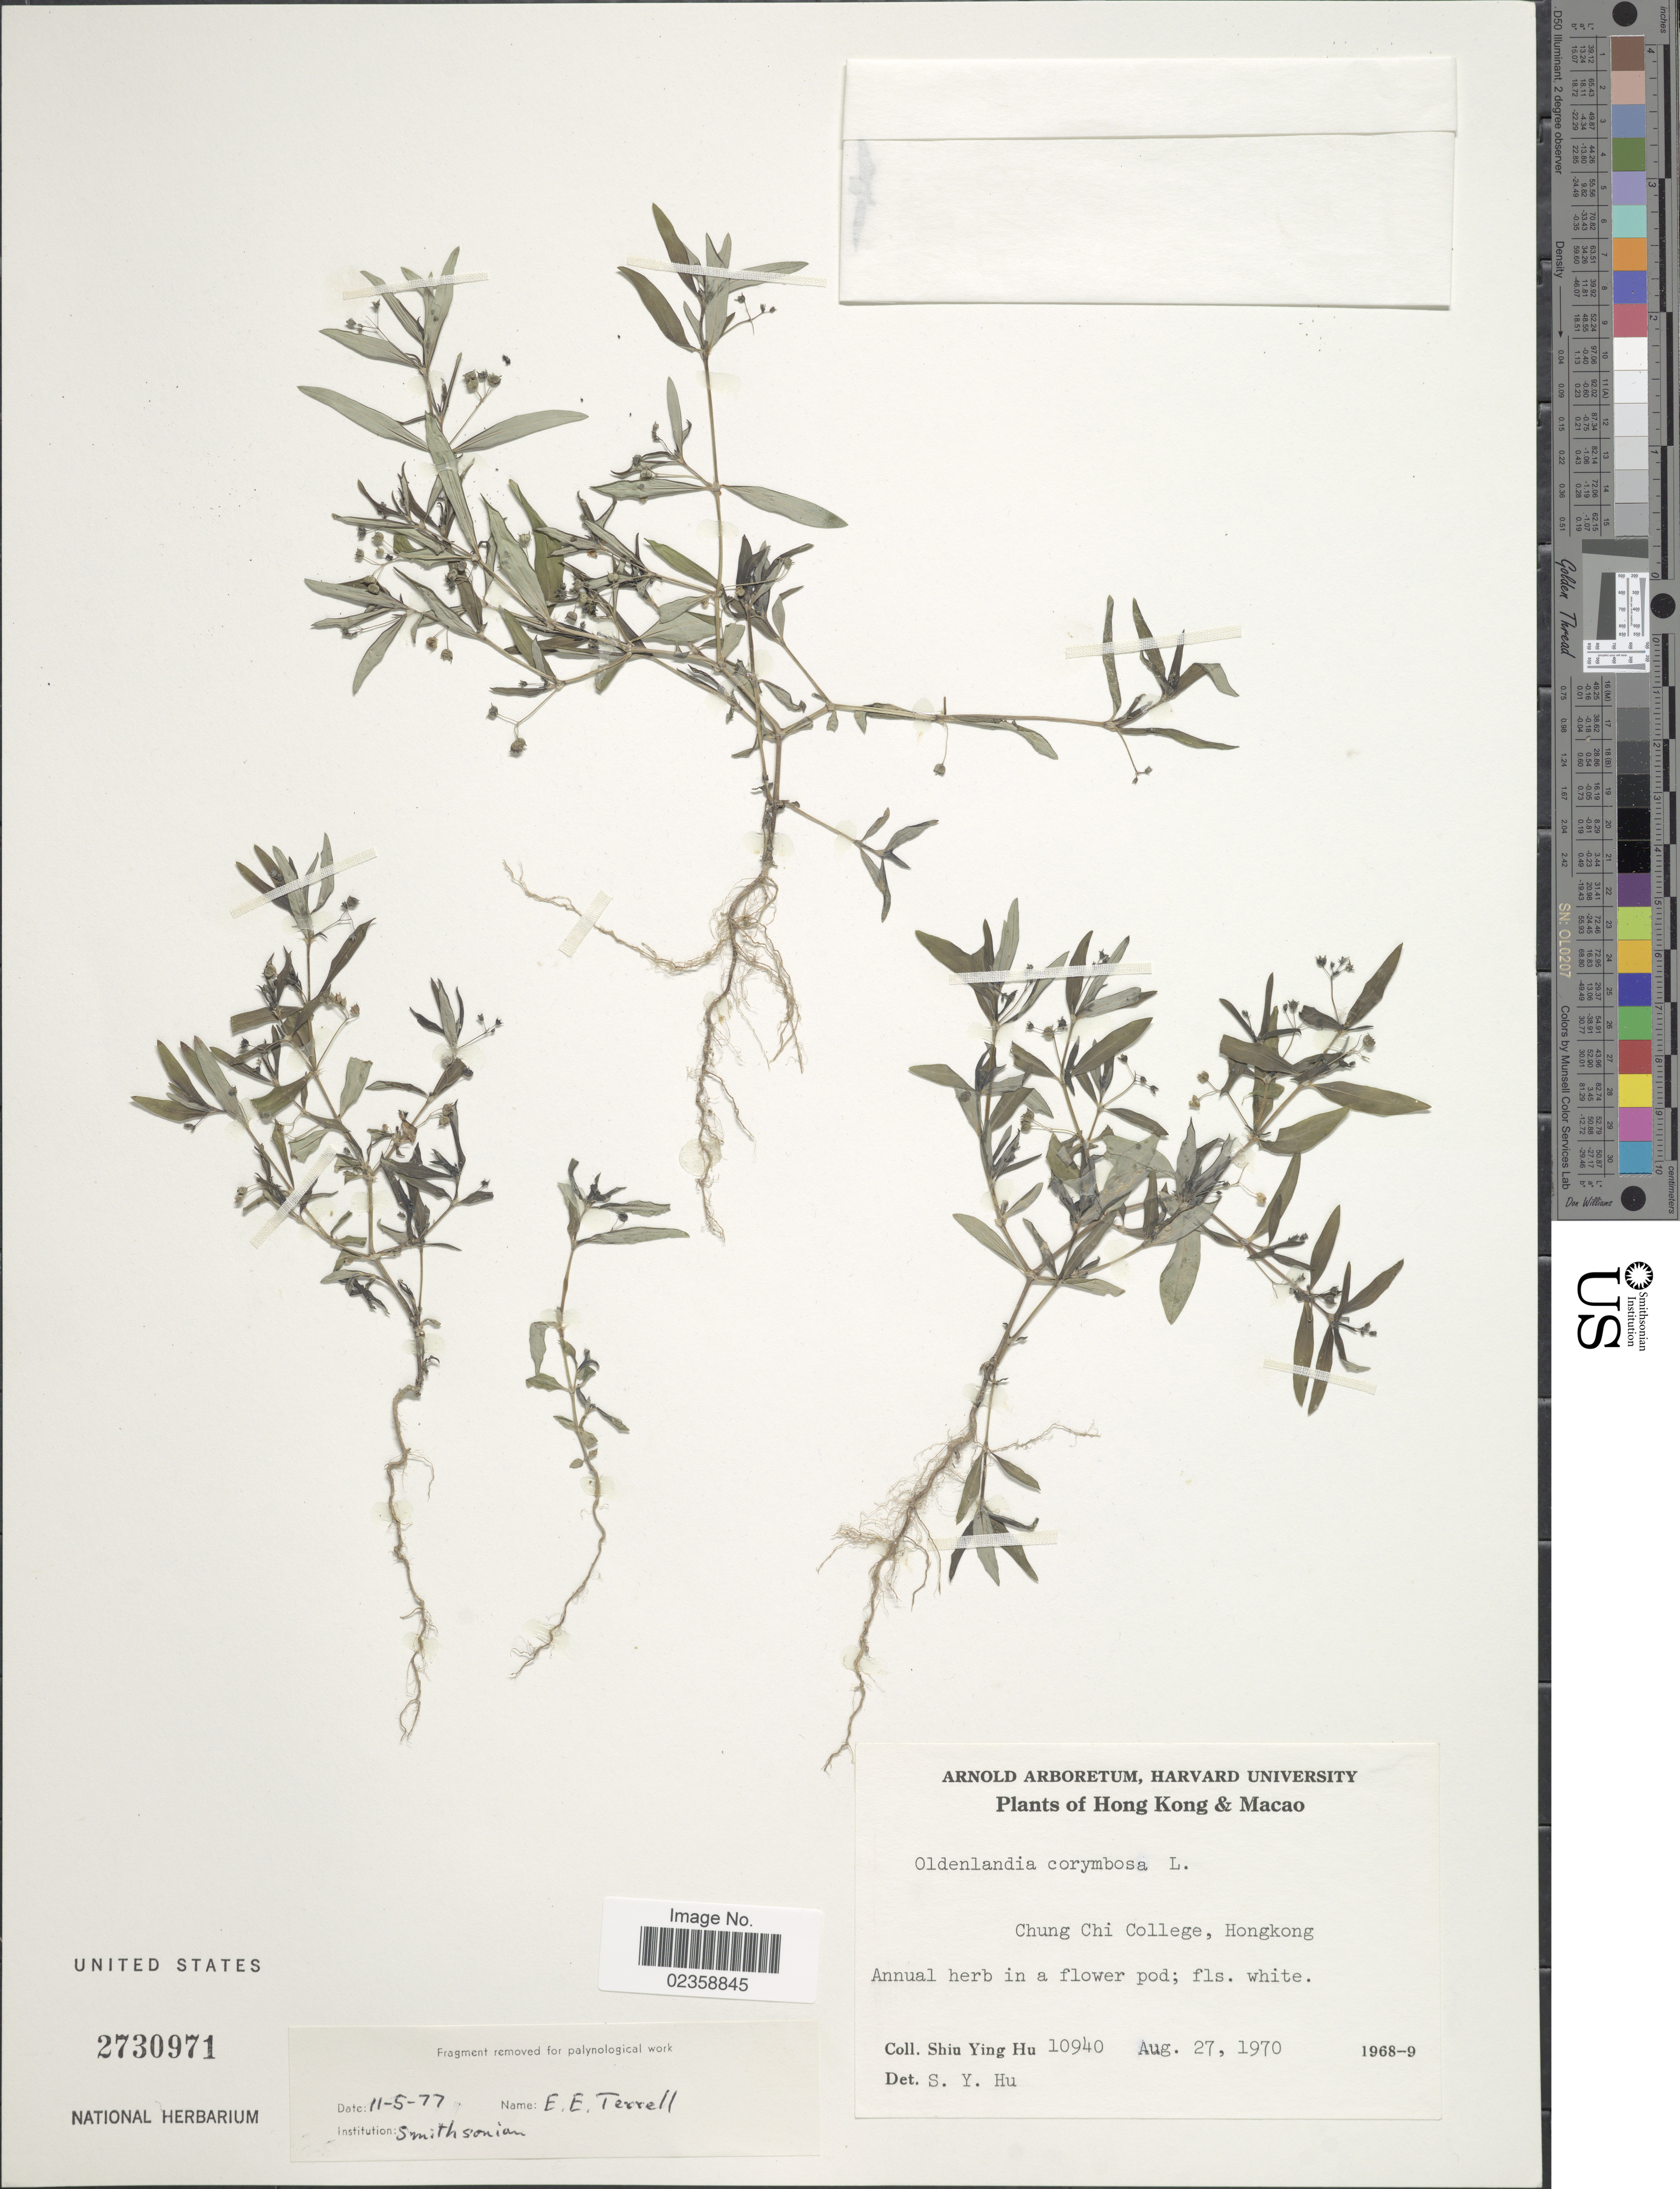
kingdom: Plantae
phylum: Tracheophyta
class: Magnoliopsida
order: Gentianales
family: Rubiaceae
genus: Oldenlandia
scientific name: Oldenlandia corymbosa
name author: L.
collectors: S. Y. Hu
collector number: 10940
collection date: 1970-08-27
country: China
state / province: Hong Kong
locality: Hong Kong & Macao. Chung Chi College, Hongkong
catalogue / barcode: US 2730971